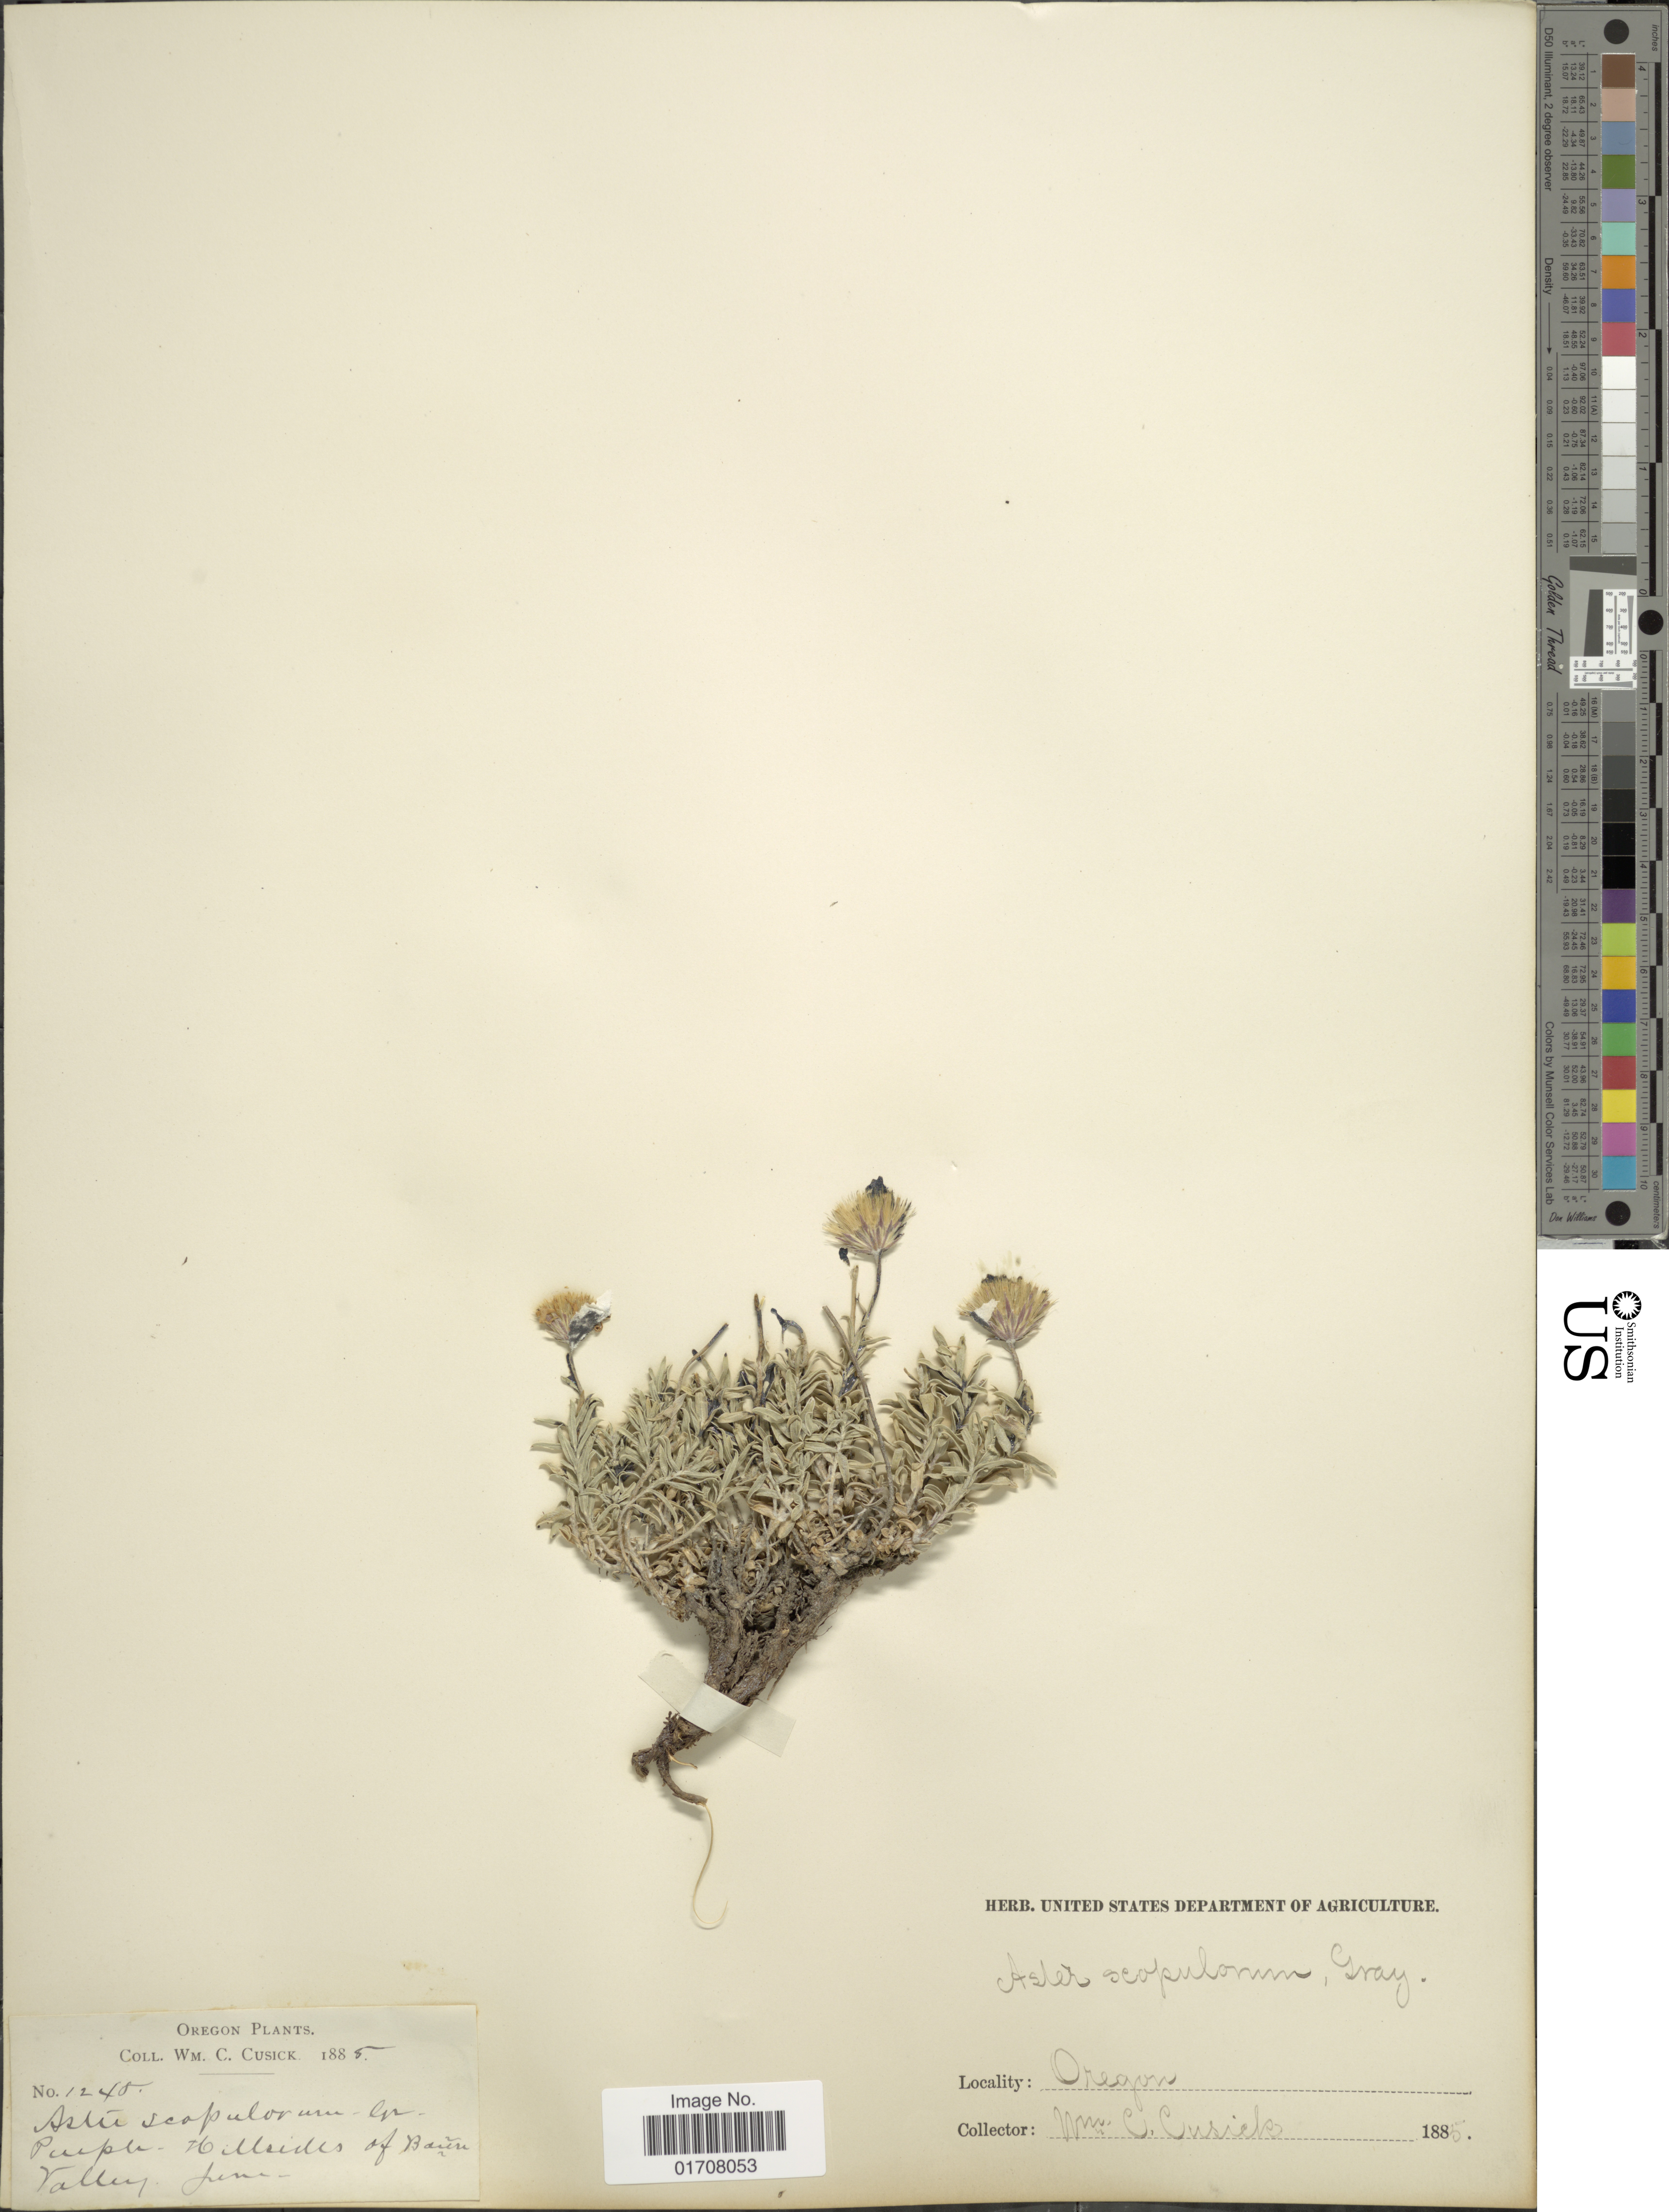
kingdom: Plantae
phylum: Tracheophyta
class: Magnoliopsida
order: Asterales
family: Asteraceae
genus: Ionactis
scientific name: Ionactis alpina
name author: (Nutt.) Greene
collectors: W. C. Cusick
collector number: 1240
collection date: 1885-06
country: United States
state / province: Oregon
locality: Hillsides of Barren Valley